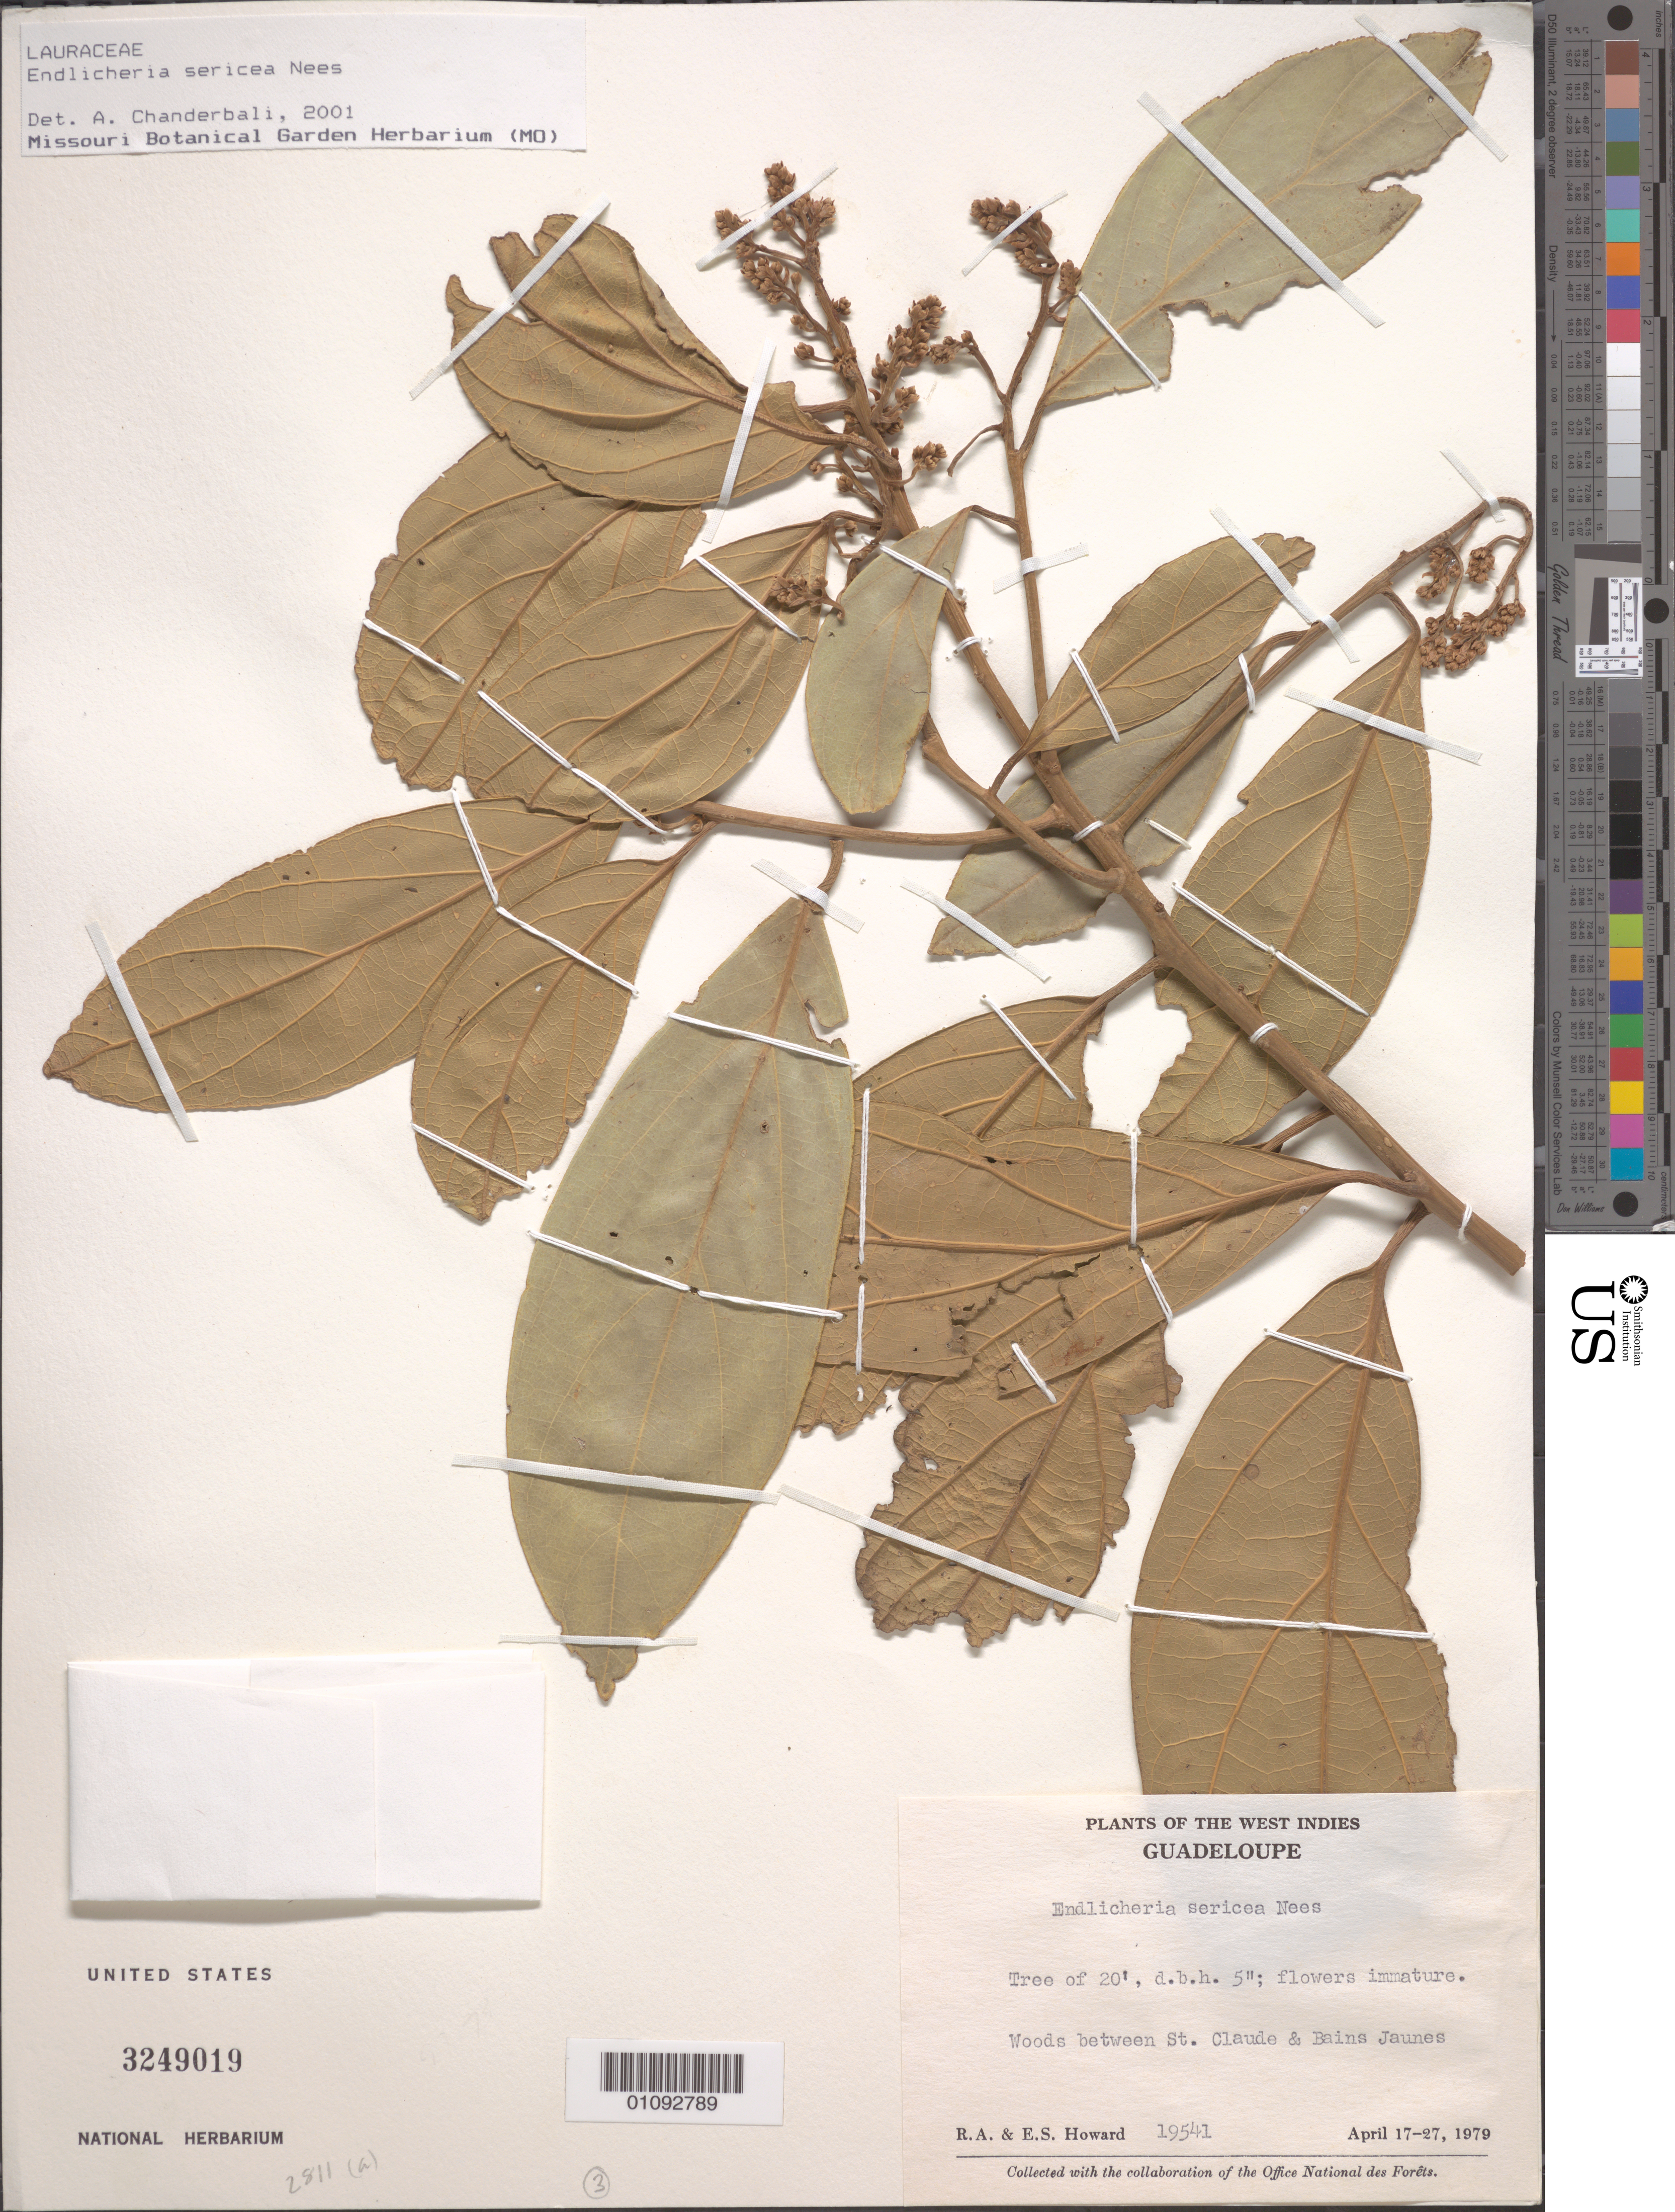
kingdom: Plantae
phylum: Tracheophyta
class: Magnoliopsida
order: Laurales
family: Lauraceae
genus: Endlicheria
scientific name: Endlicheria sericea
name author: Nees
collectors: R. A. Howard & E. S. Howard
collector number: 19541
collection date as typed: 17 Apr 1979 to 27 Apr 1979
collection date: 1979-04-17/1979-04-27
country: Guadeloupe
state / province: St. Claude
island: Basse Terre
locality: Woods between St. Claude and Bains Jaunes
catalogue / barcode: US 3249019